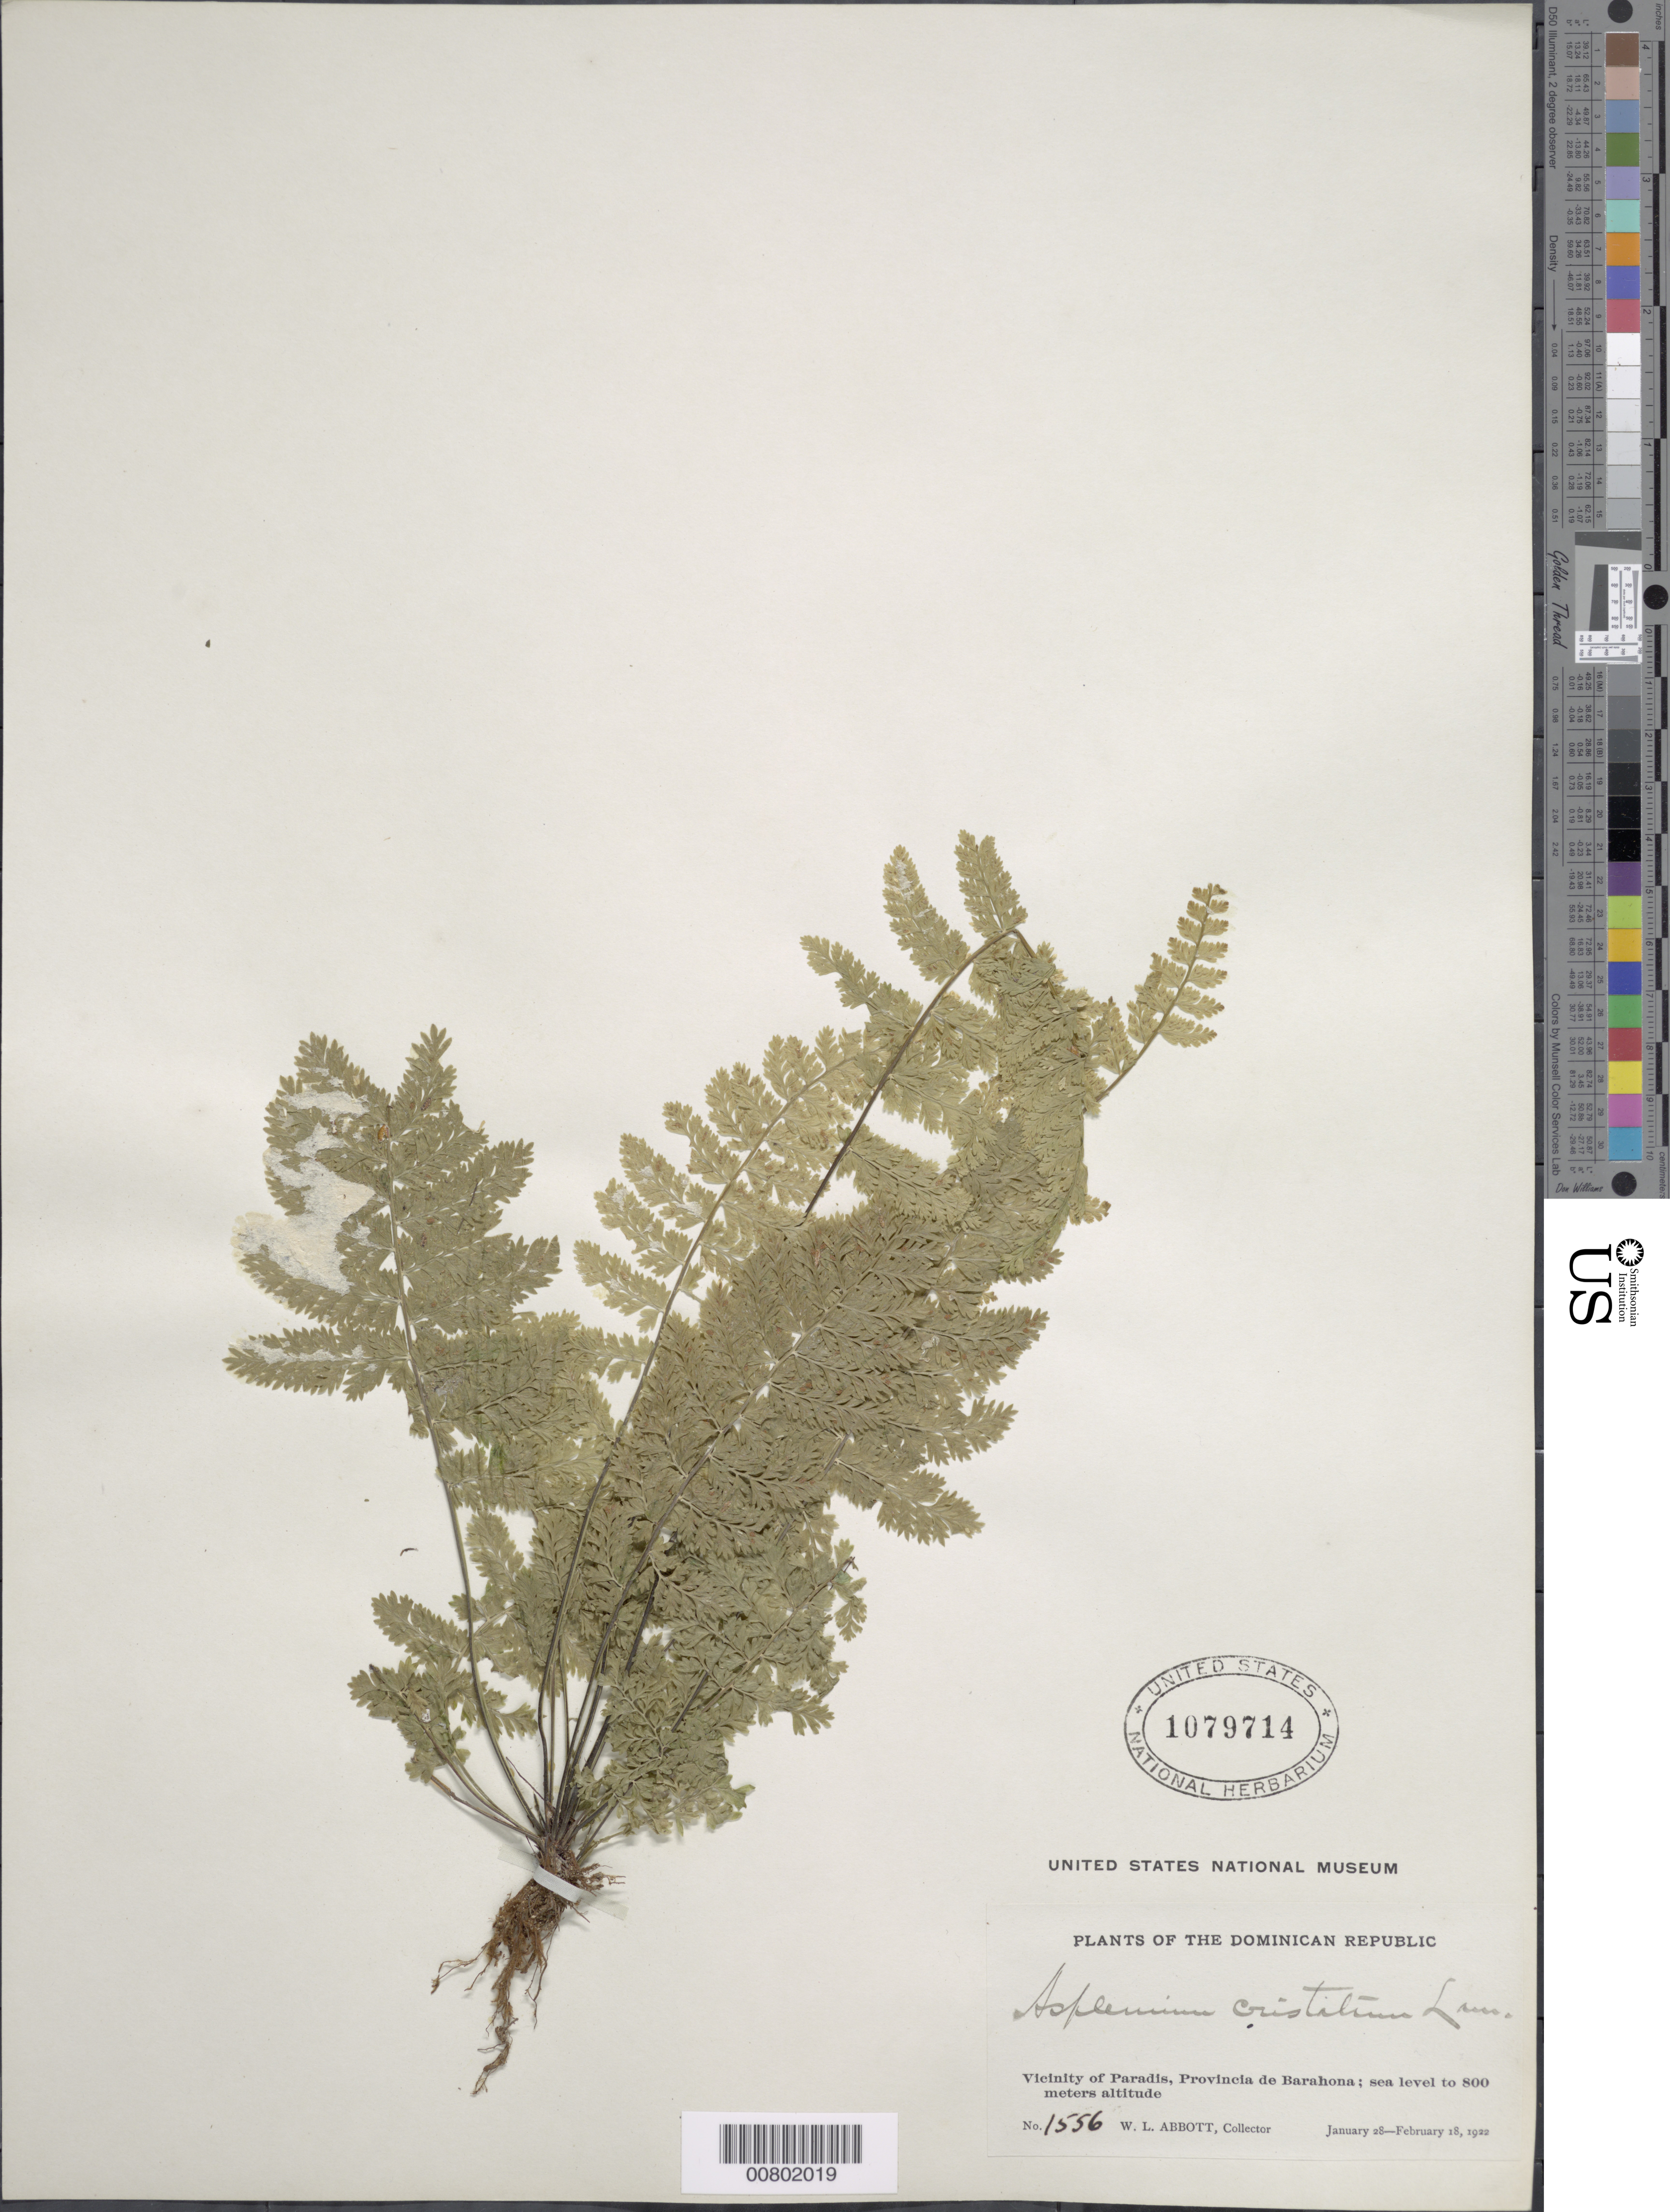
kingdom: Plantae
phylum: Tracheophyta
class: Polypodiopsida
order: Polypodiales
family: Aspleniaceae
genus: Asplenium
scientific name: Asplenium cristatum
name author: Lam.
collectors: W. L. Abbott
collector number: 1556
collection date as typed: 28 Jan 1922 to 18 Feb 1922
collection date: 1922-01-28/1922-02-18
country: Dominican Republic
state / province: Barahona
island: Hispaniola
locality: Paradis vicinity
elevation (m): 0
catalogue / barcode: US 1079714